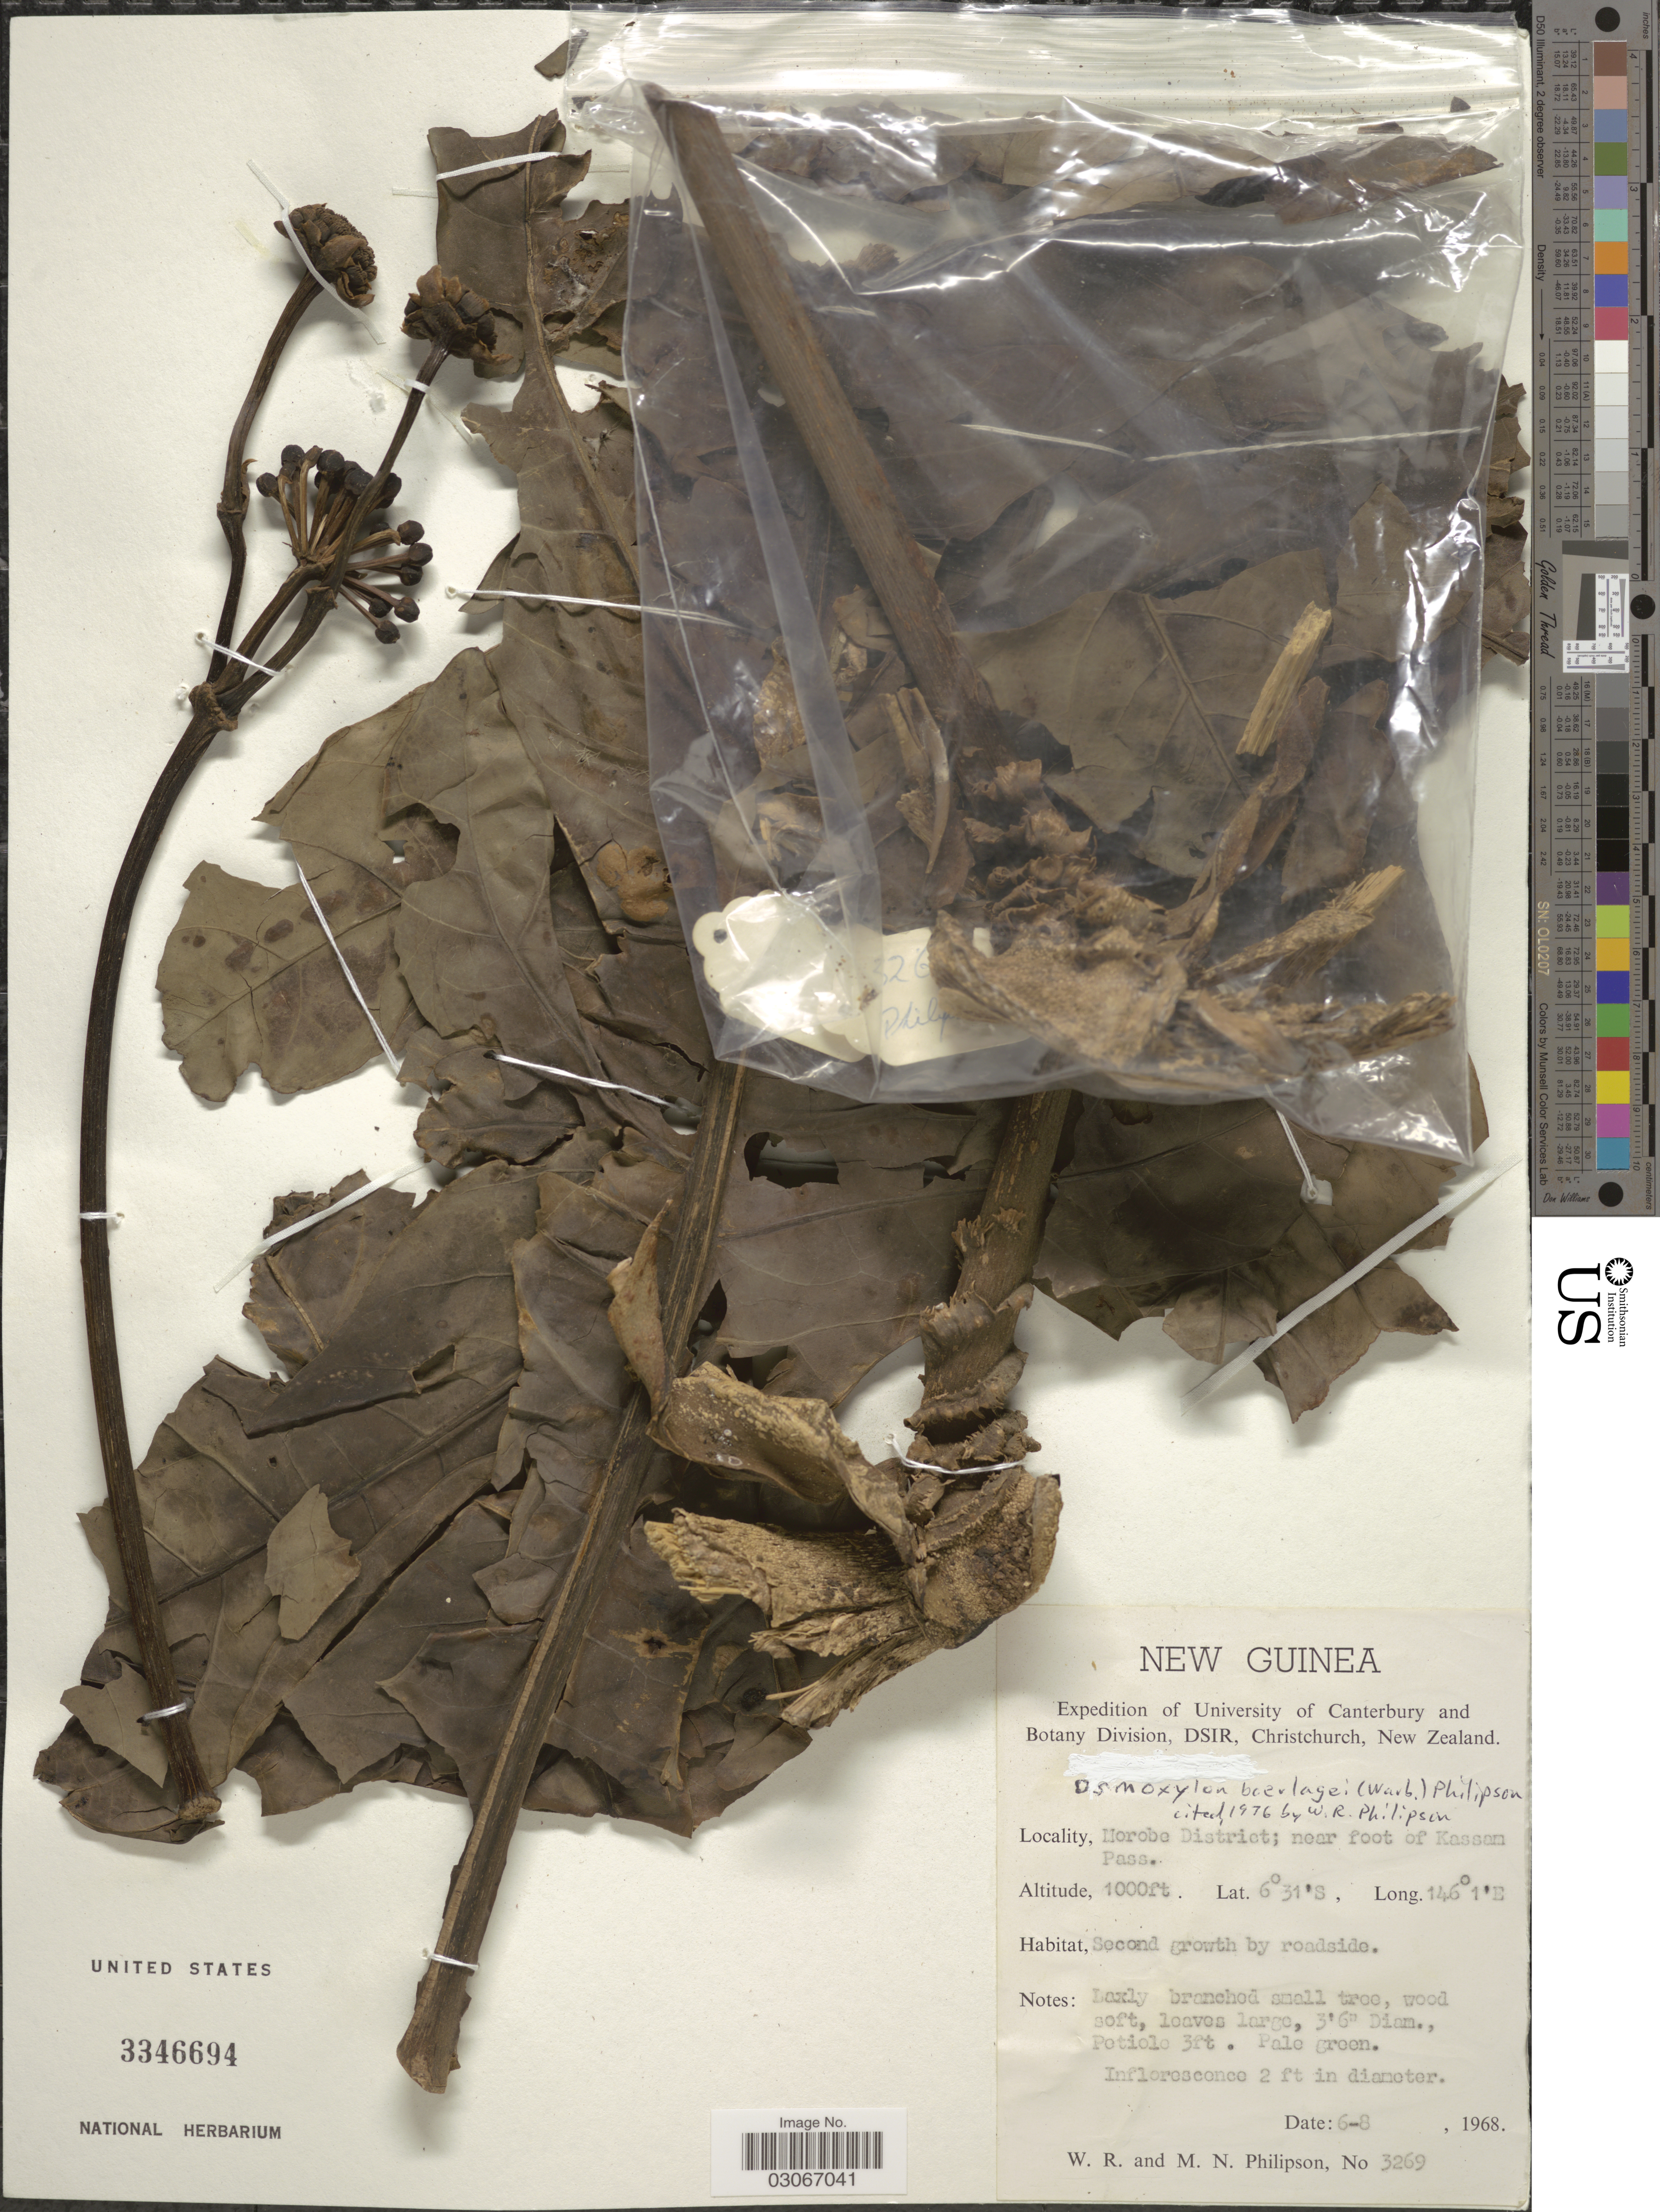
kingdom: Plantae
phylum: Tracheophyta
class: Magnoliopsida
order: Apiales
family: Araliaceae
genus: Osmoxylon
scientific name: Osmoxylon boerlagei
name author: (Warb.) Philipson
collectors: W. R. Philipson & M. Philipson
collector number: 3269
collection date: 1968-08-06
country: Papua New Guinea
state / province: Morobe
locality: New Guinea. Morobe District; near foot of Kassam Pass.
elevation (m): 305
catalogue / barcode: US 3346694